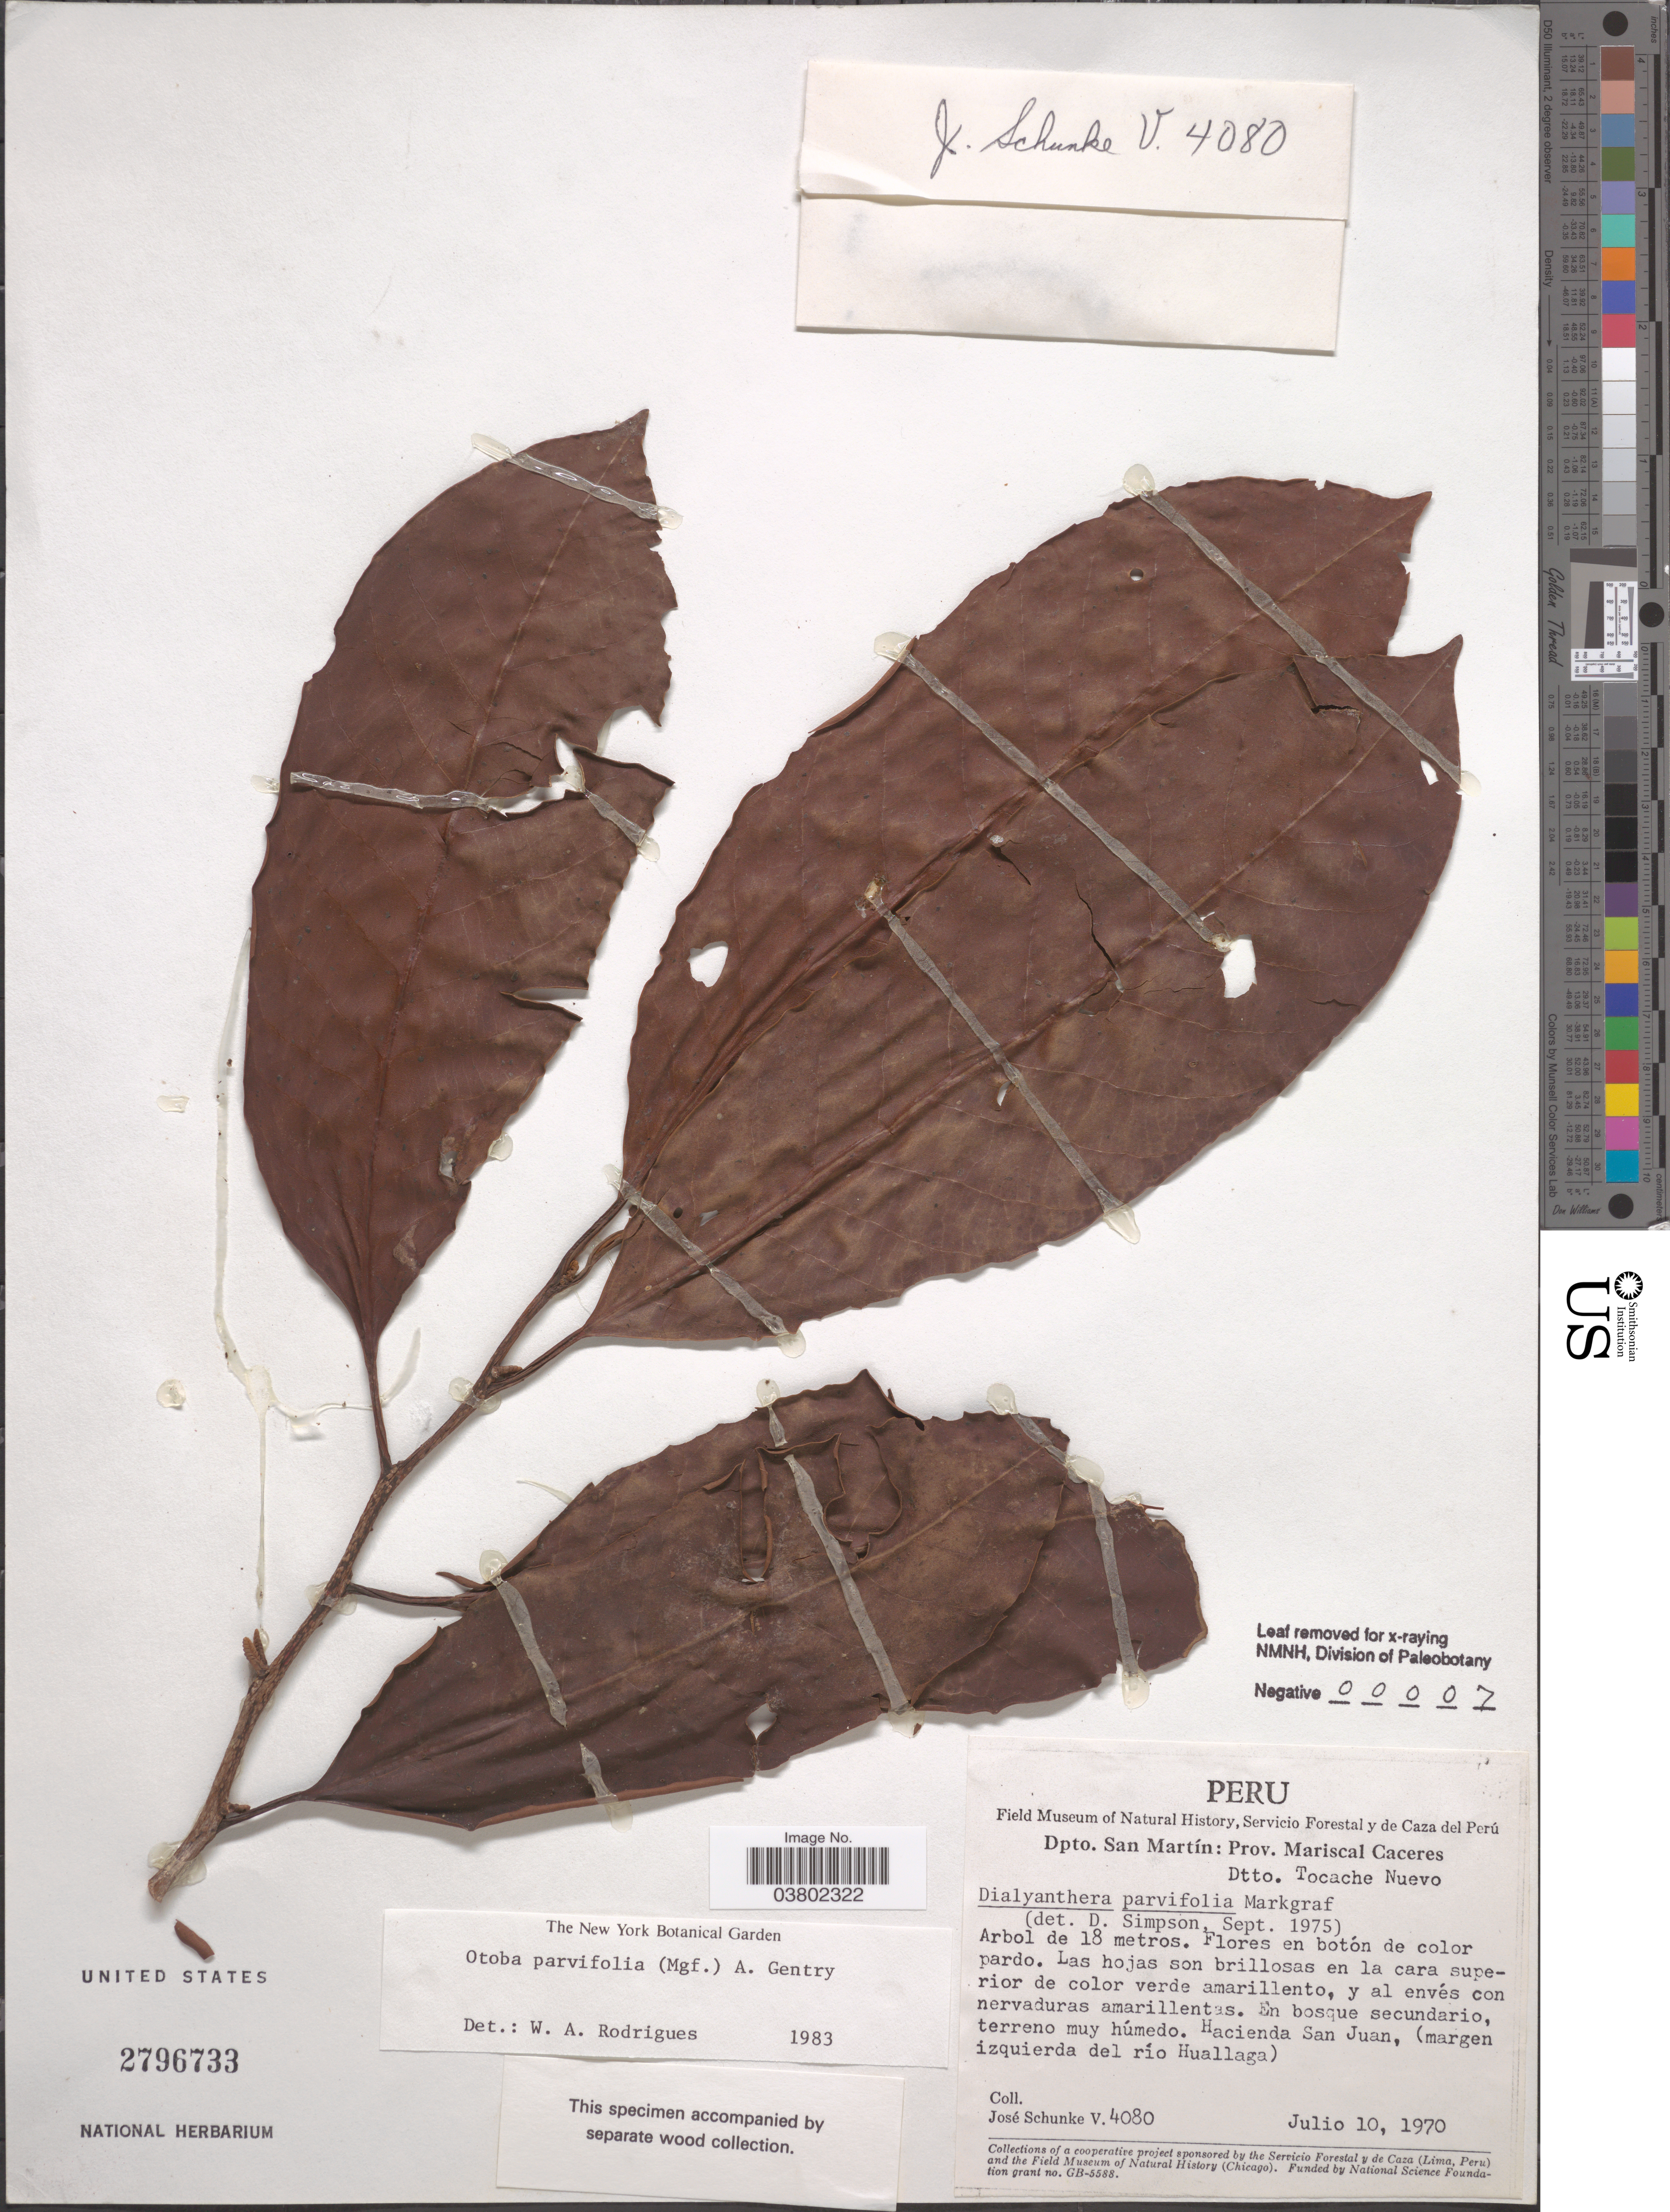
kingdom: Plantae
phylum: Tracheophyta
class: Magnoliopsida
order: Magnoliales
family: Myristicaceae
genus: Otoba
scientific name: Otoba parvifolia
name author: (Markgr.) A.H. Gentry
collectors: J. Schunke Vigo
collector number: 4080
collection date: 1970-07-10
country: Peru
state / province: San Martín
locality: Dpto. San Martín: Prov. Mariscal Caceres, Dtto. Tocache Nuevo. Hacienda San Juan, (margen izquierda del río Huallaga).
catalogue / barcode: US 2796733